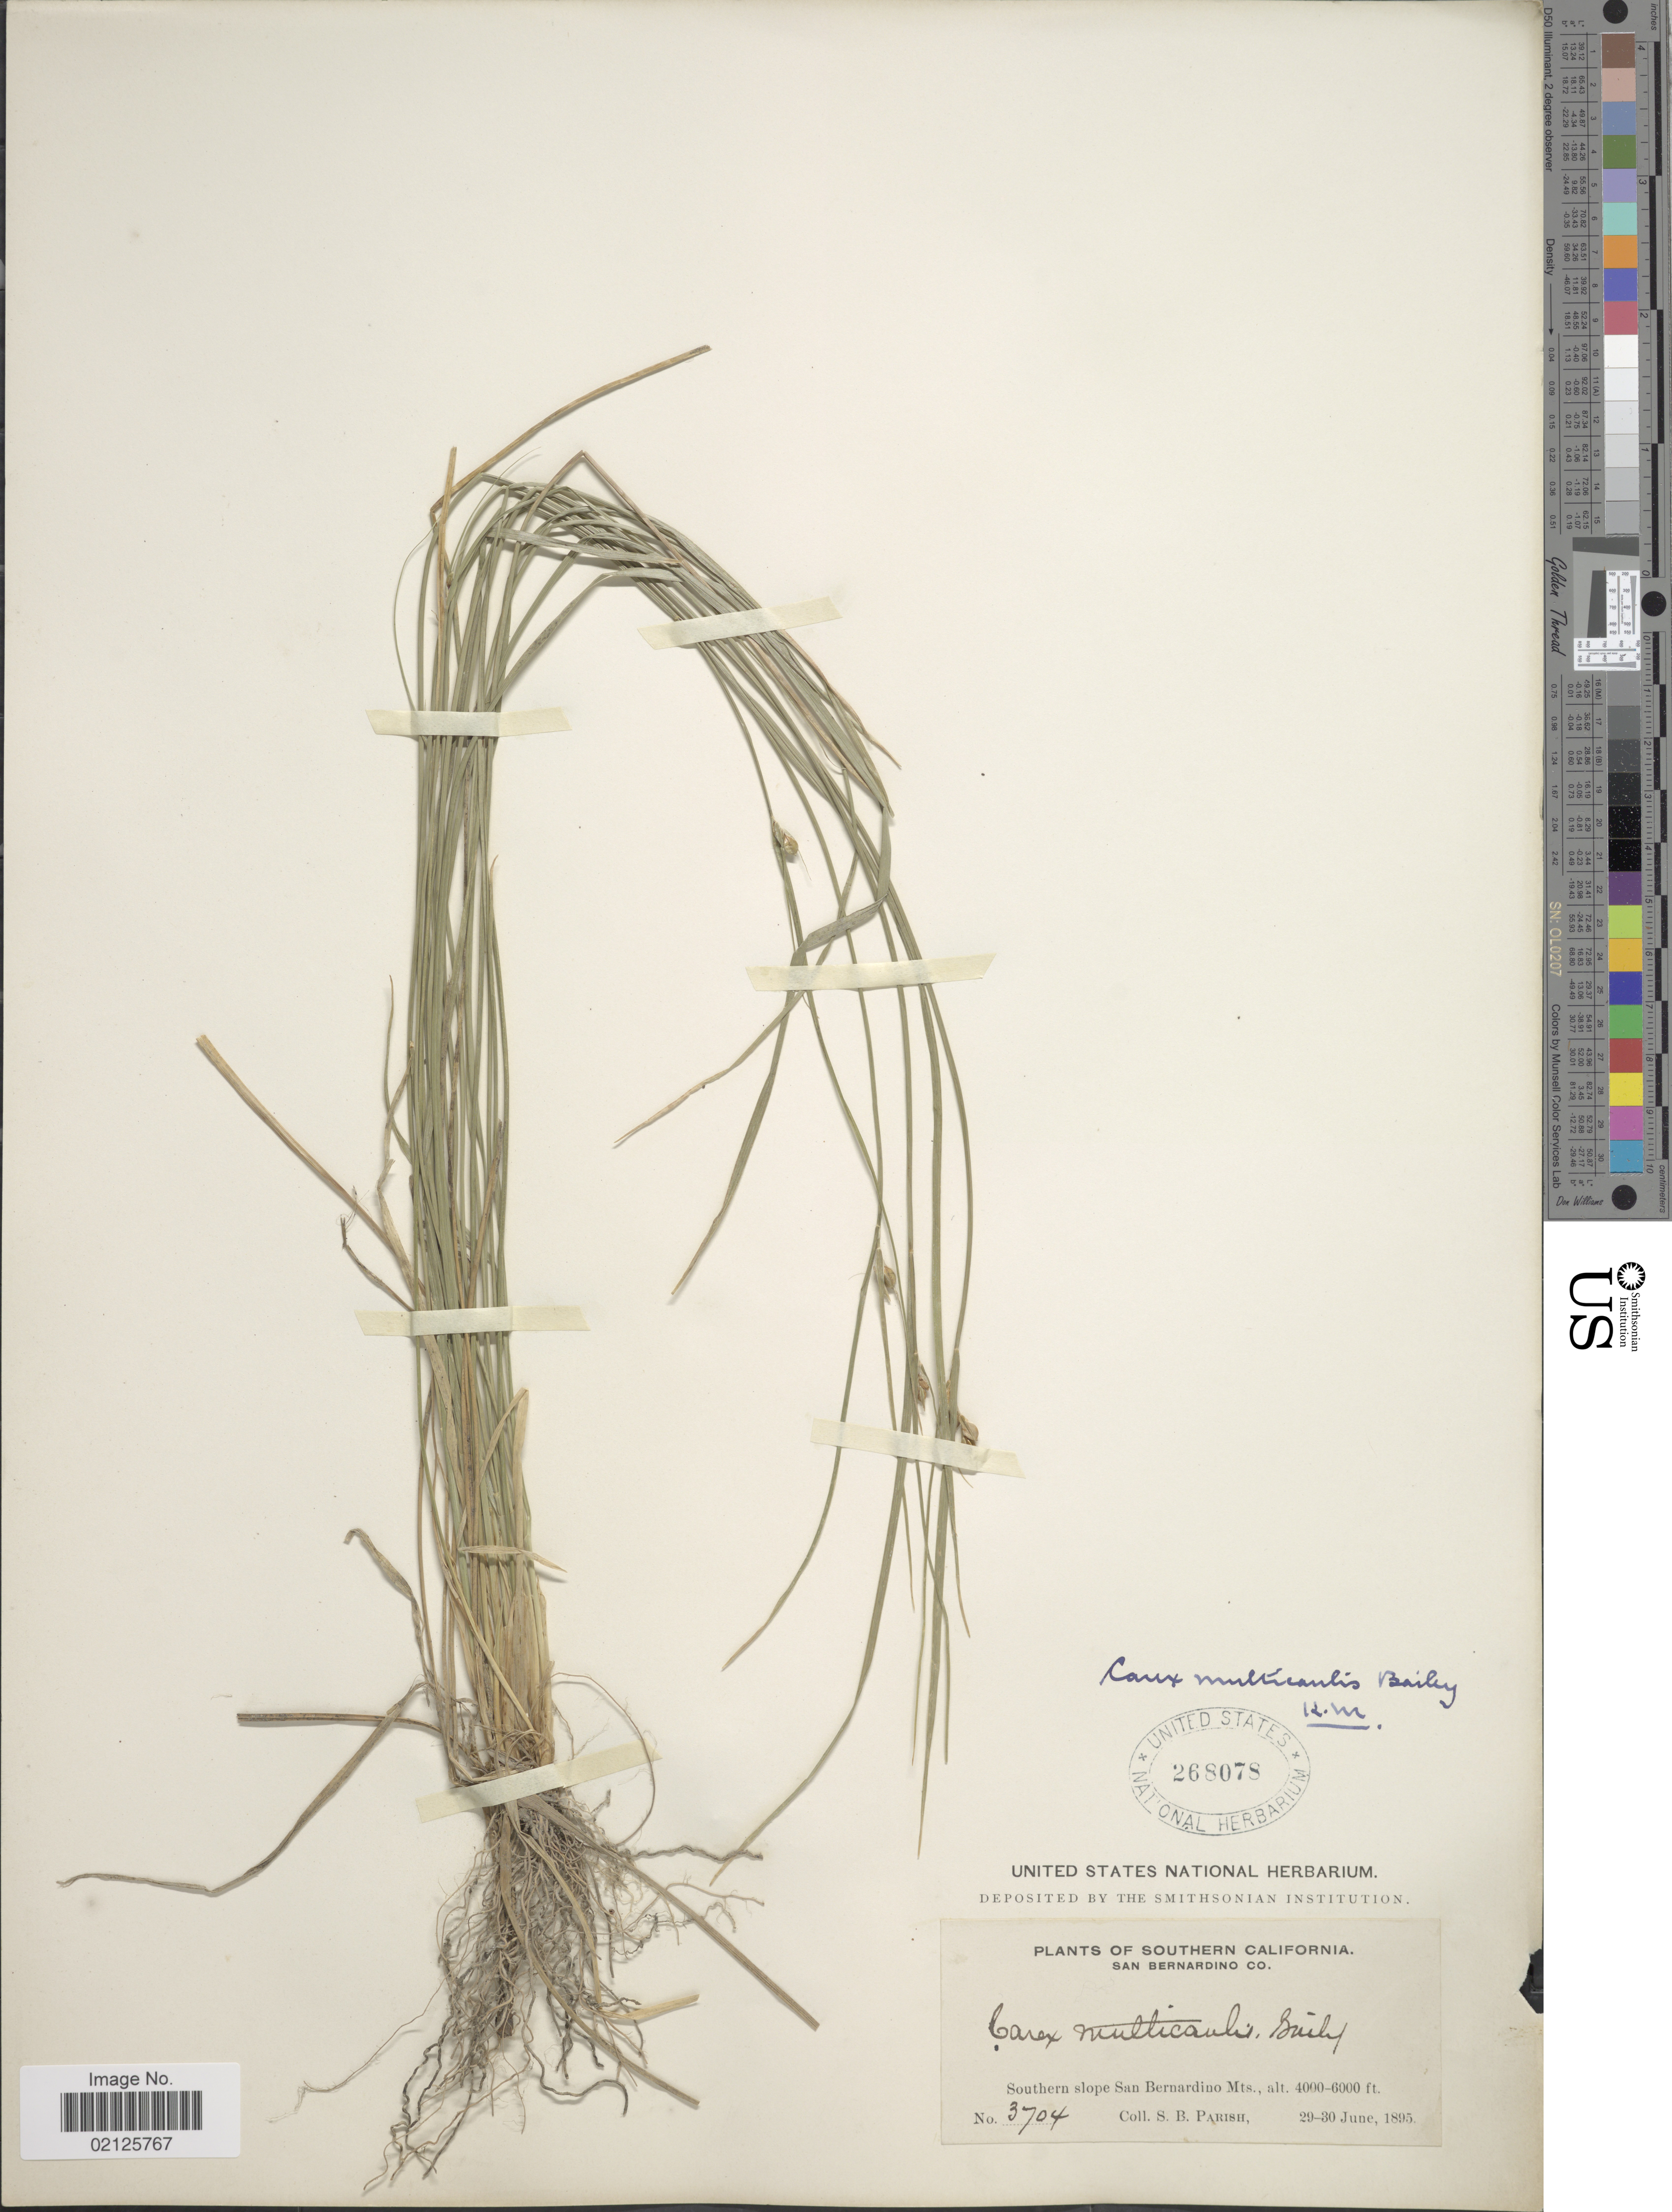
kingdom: Plantae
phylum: Tracheophyta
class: Liliopsida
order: Poales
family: Cyperaceae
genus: Carex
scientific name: Carex multicaulis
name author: L.H. Bailey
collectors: S. B. Parish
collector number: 3704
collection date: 1895-06-29/1895-06-30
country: United States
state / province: California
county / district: San Bernardino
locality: Southern California, San Bernardino Co, Southern slope San Bernardino Mts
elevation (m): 1219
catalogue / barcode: US 268078